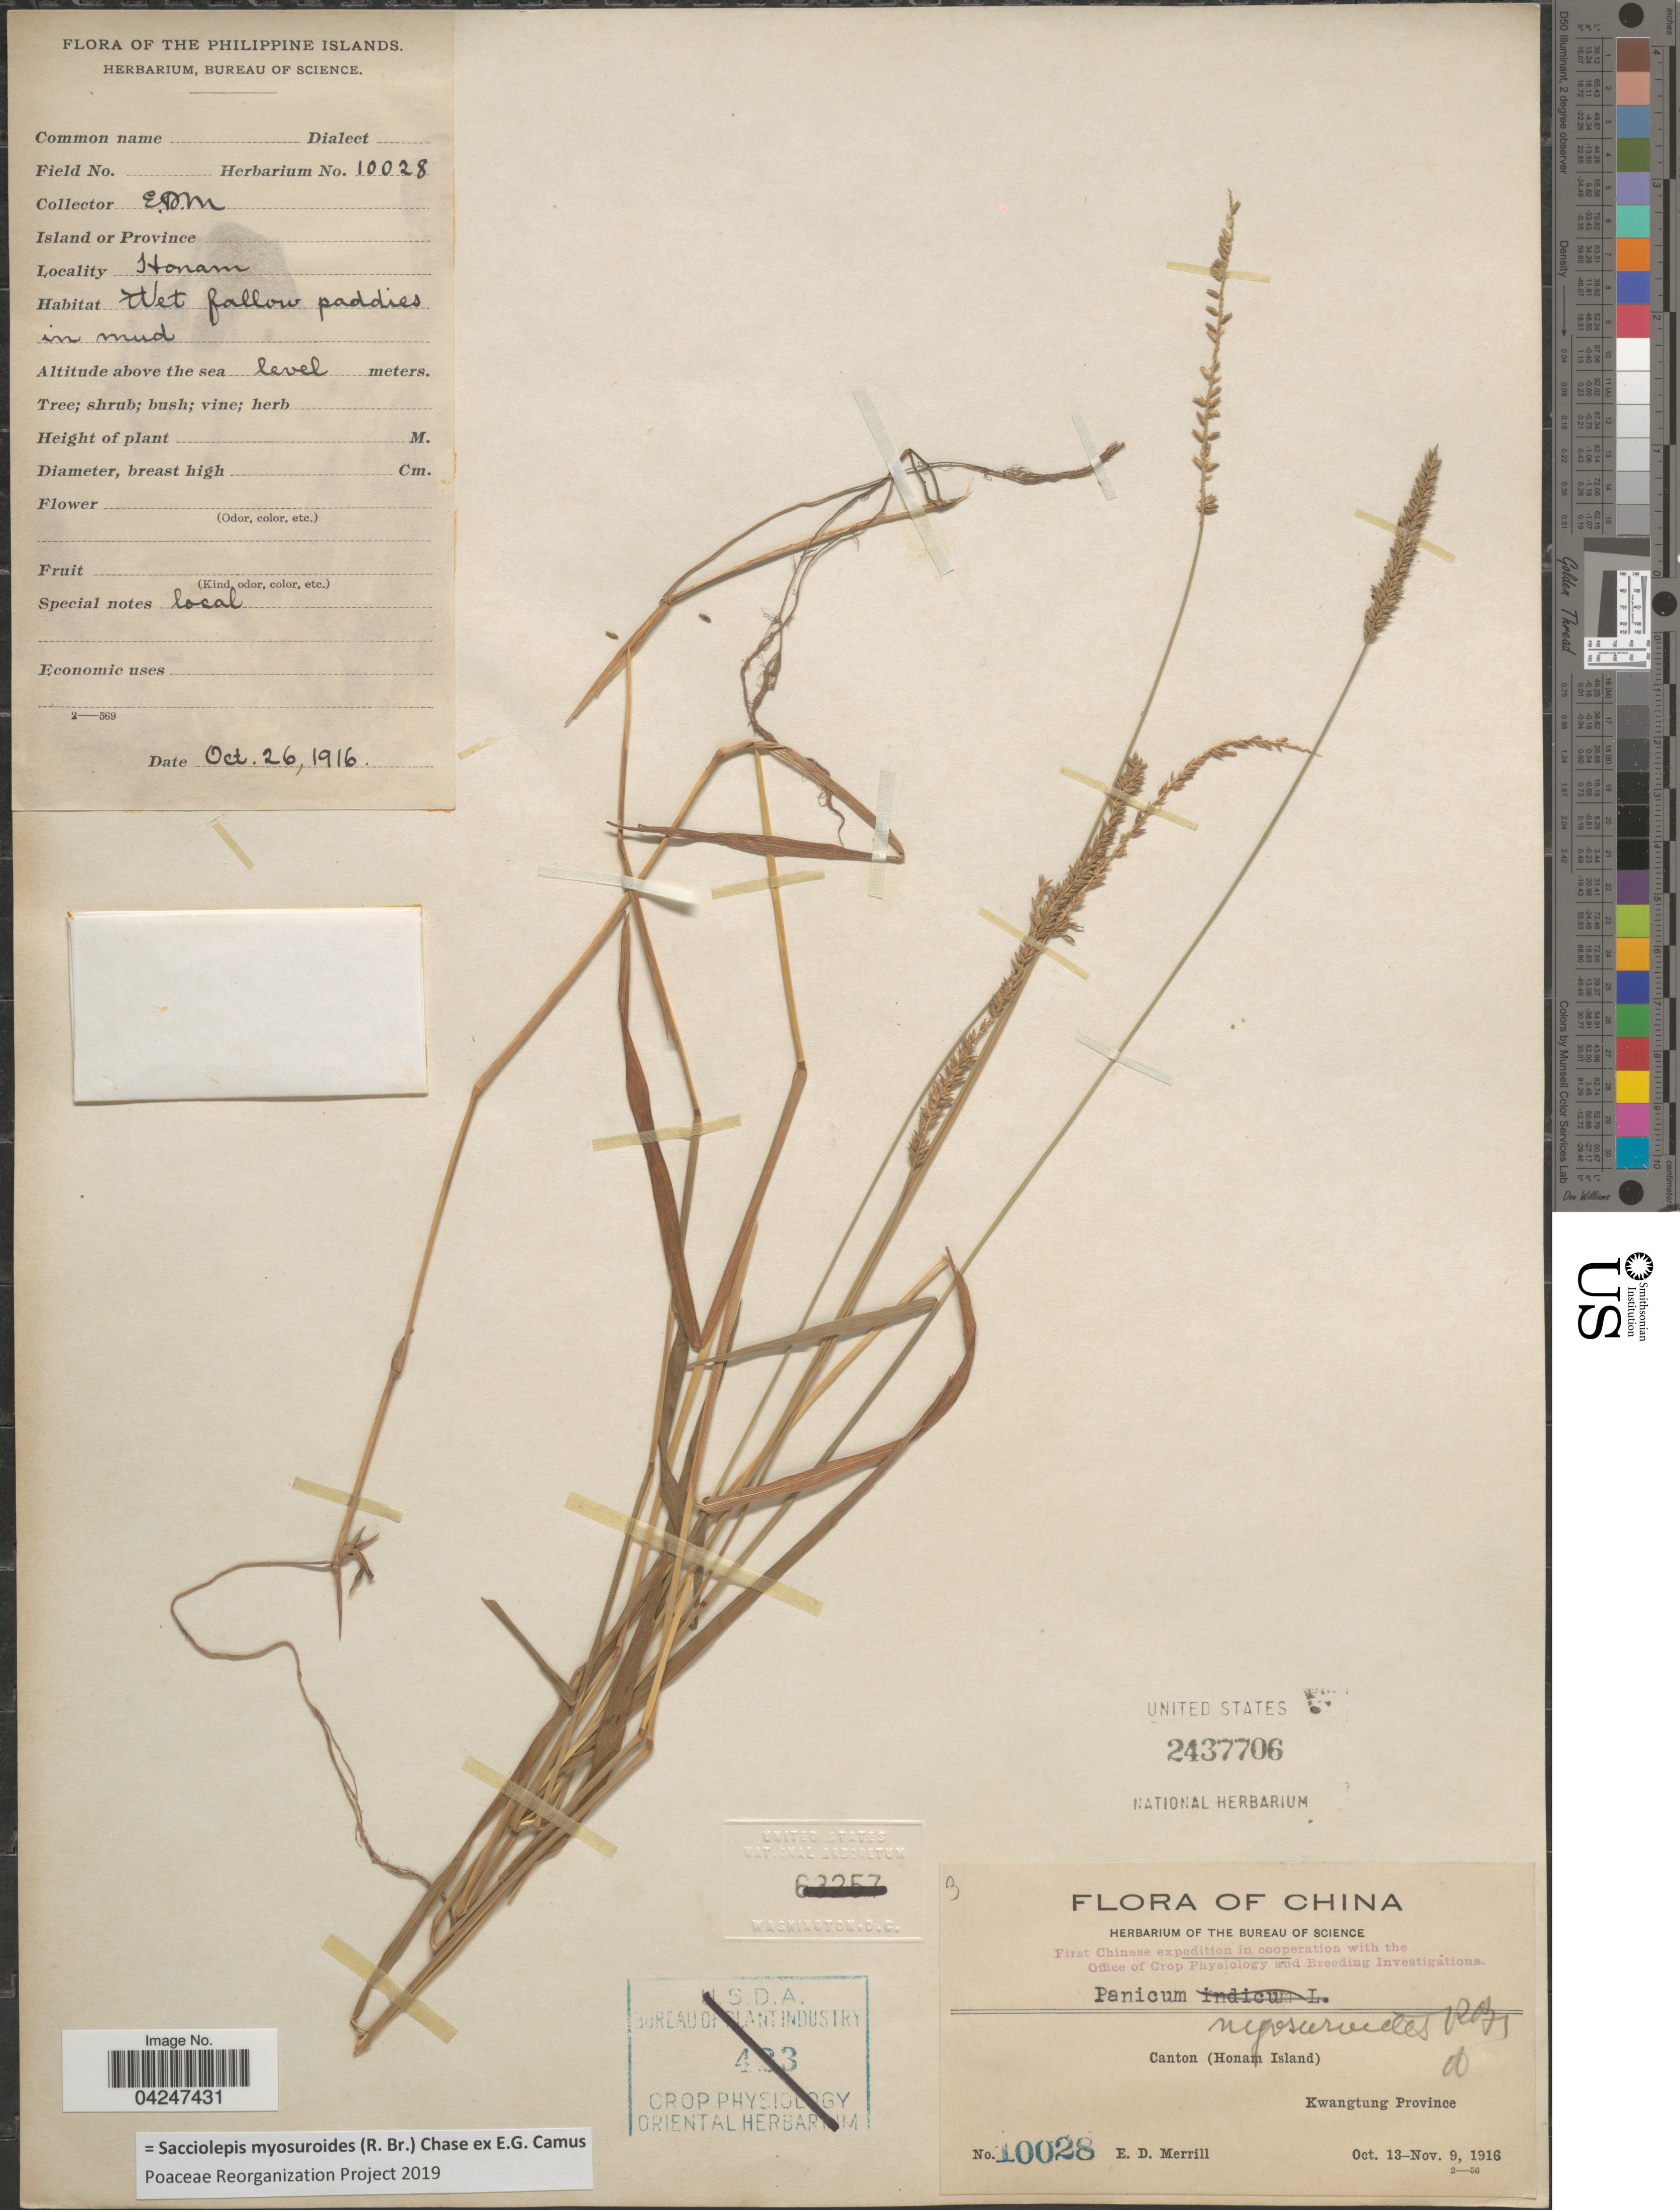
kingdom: Plantae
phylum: Tracheophyta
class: Liliopsida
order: Poales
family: Poaceae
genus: Sacciolepis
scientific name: Sacciolepis myosuroides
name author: (R. Br.) Chase ex E.G. Camus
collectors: E. D. Merrill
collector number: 10028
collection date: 1916-10-26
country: China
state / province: Guangdong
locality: First Chinese expedition. Canton (Honan Island). Kwangtung Province. Honam. Wet fallow paddies in mud.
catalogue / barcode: US 2437706